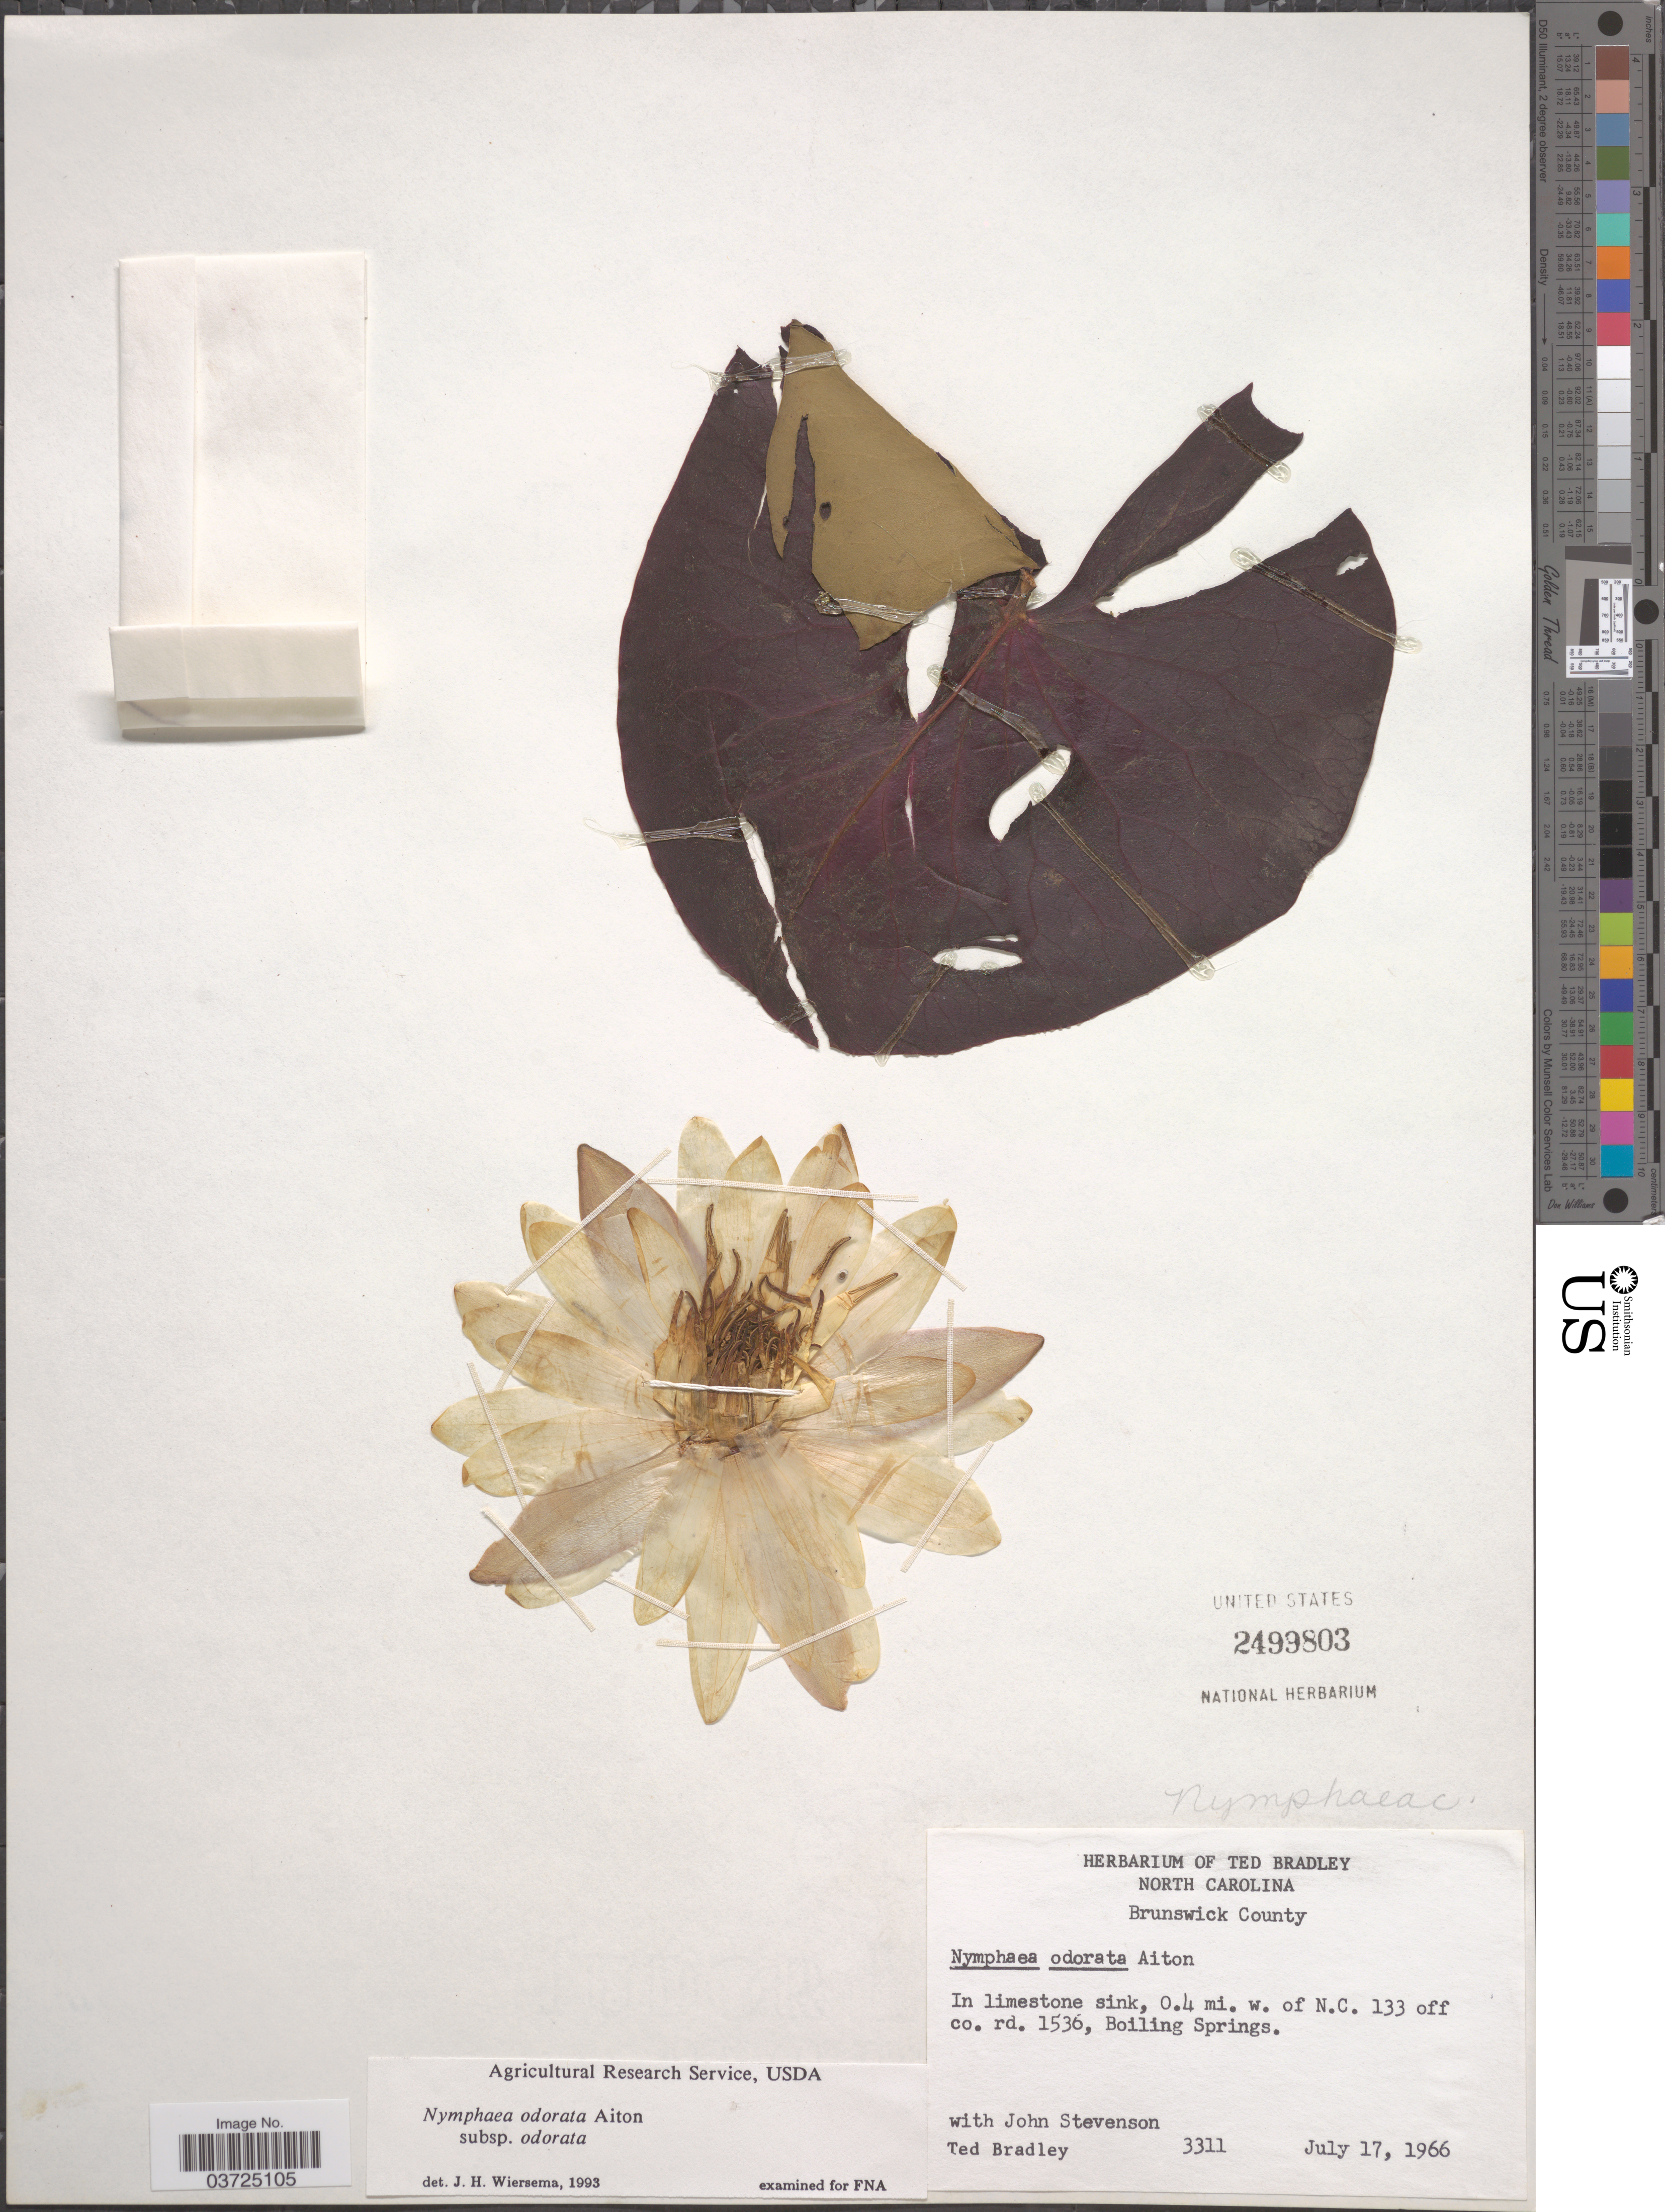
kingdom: Plantae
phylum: Tracheophyta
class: Magnoliopsida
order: Nymphaeales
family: Nymphaeaceae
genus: Nymphaea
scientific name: Nymphaea odorata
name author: Aiton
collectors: T. Bradley & J. Stevenson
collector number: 3311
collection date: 1966-07-17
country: United States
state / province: North Carolina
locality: Brunswick County. 0.4 mi. w. of N.C. 133 off co. rd. 1536, Boiling Springs.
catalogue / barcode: US 2499803